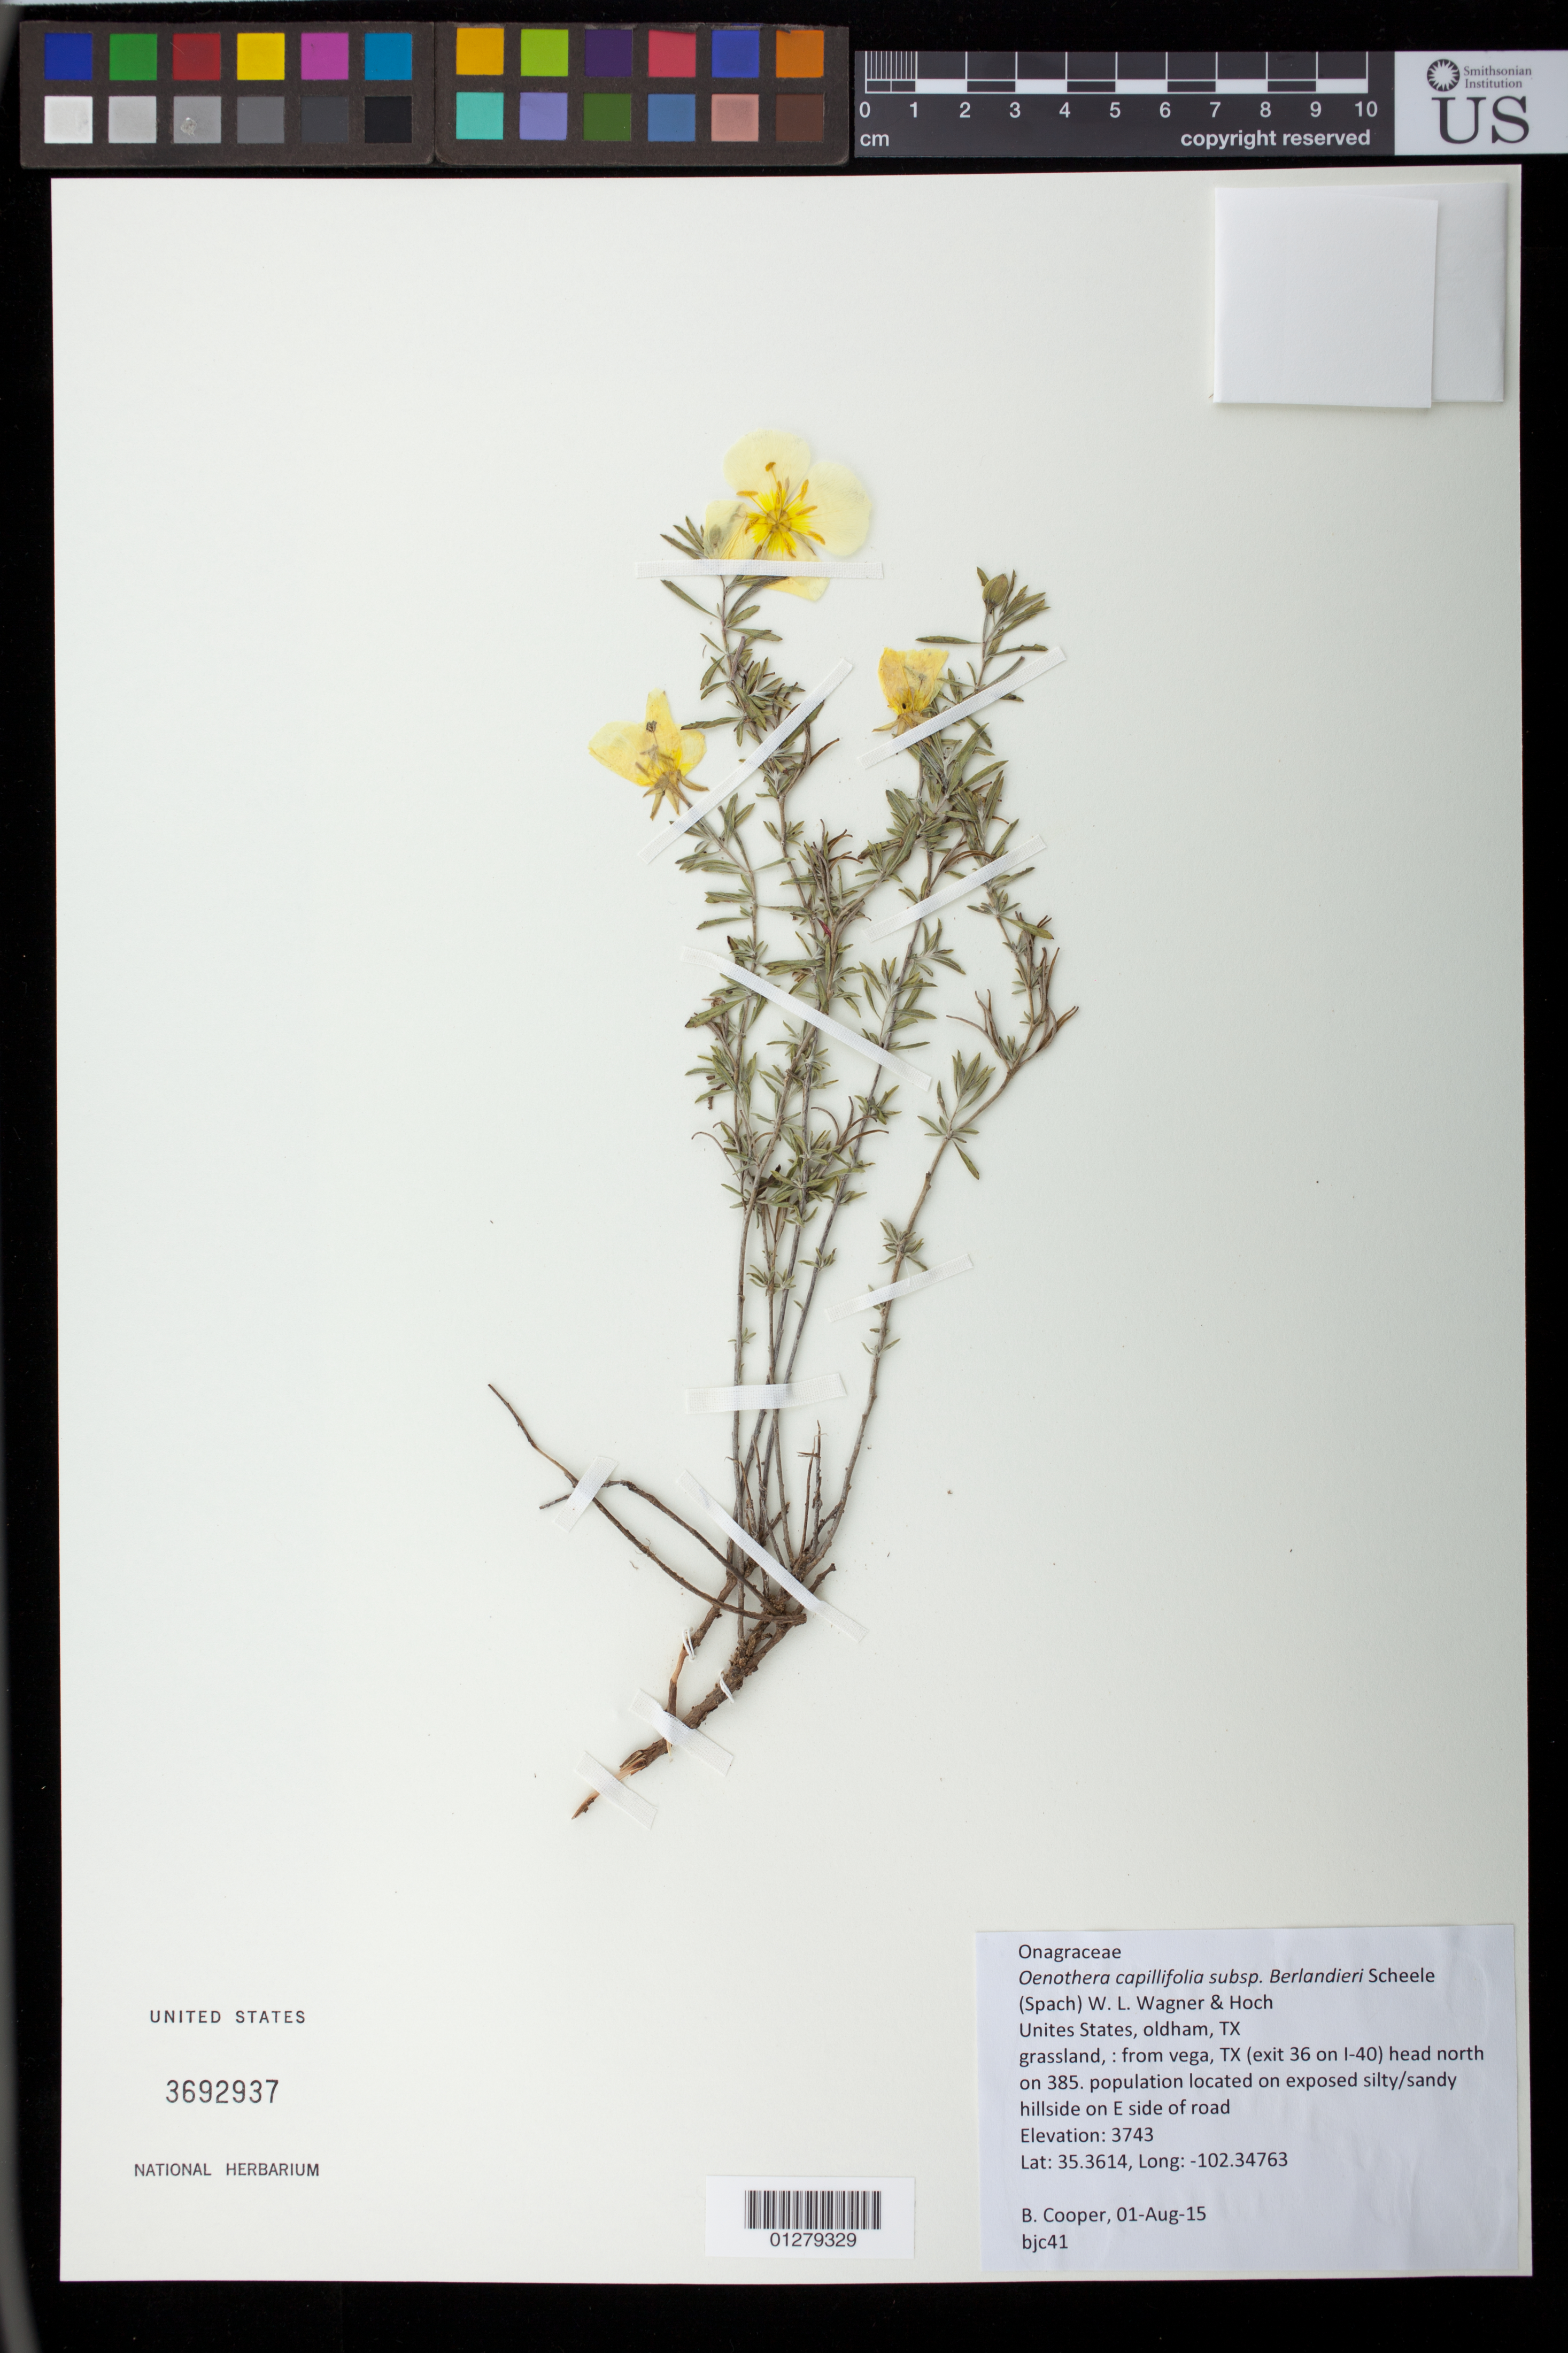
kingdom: Plantae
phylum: Tracheophyta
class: Magnoliopsida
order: Myrtales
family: Onagraceae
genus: Oenothera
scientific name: Oenothera capillifolia subsp. berlandieri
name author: (Spach) W.L. Wagner & Hoch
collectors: B. J. Cooper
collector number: BJC 41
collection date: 2015-08-01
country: United States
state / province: Texas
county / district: Oldham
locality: From Vega, TX (exit 36 on I-40) head north on 385, on exposed silty/sandy hillside on E side of road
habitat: Grassland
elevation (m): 3743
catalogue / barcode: US 3692937